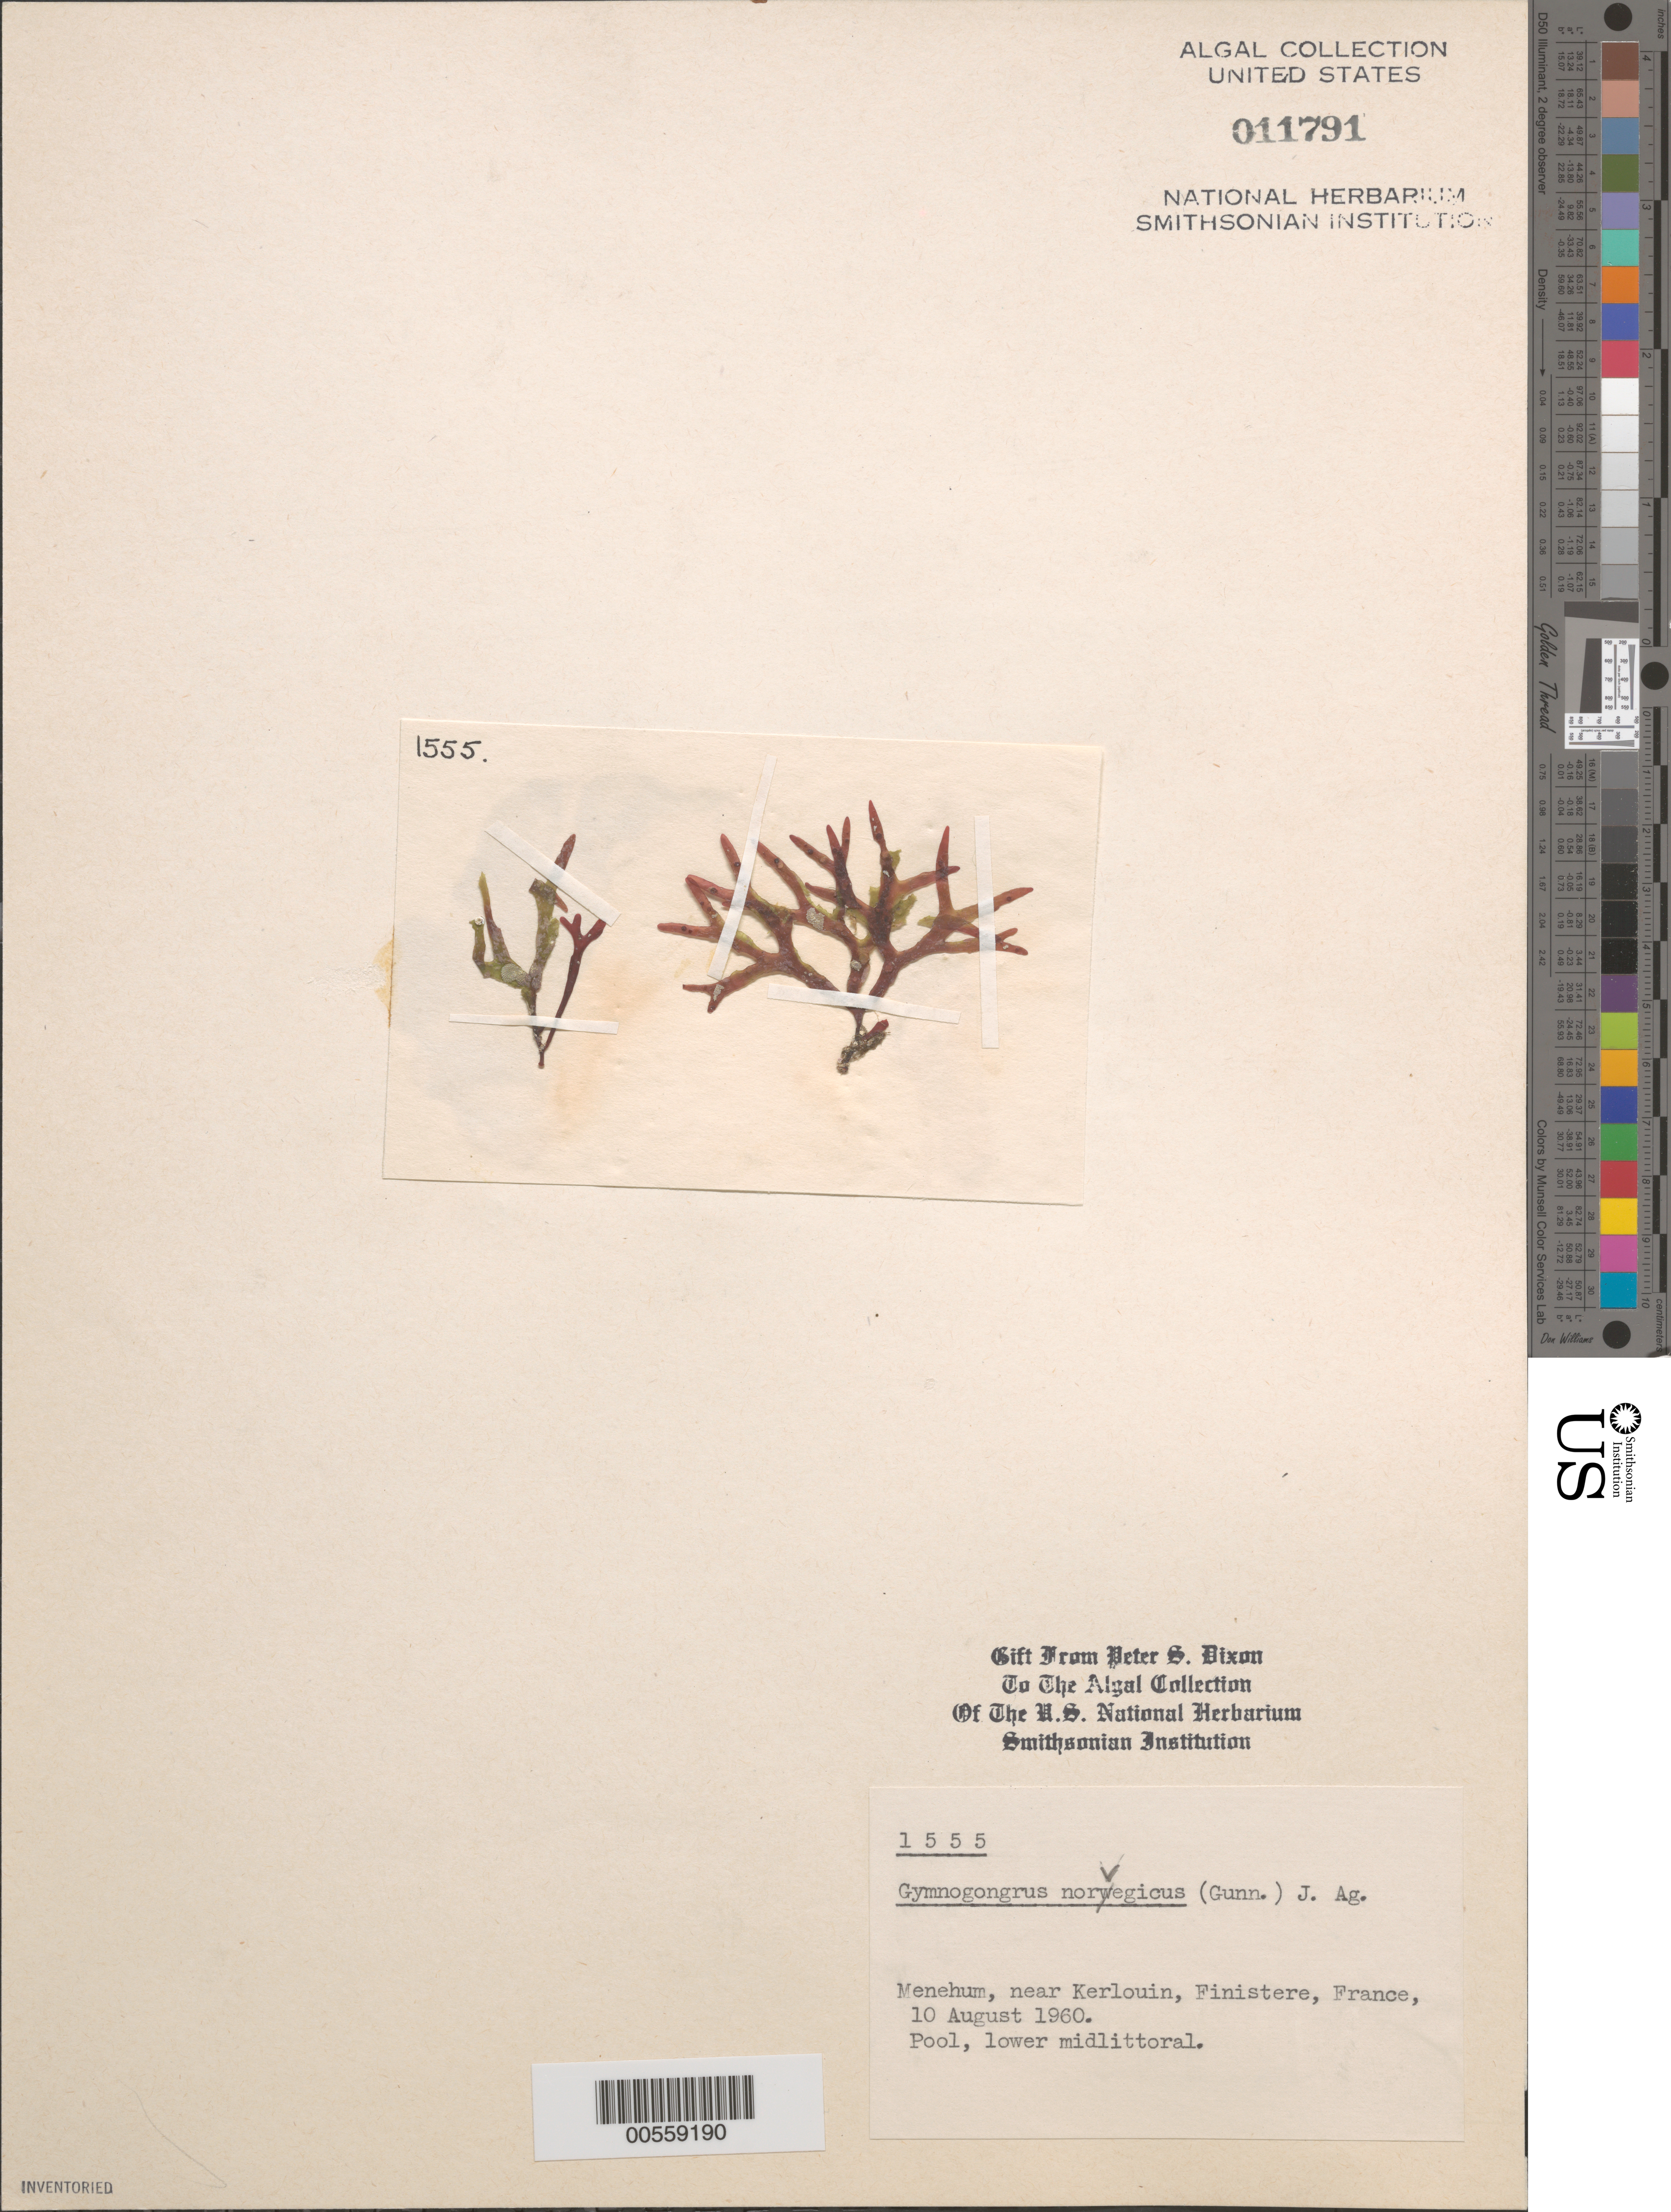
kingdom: Plantae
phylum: Rhodophyta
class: Florideophyceae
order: Gigartinales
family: Gigartinaceae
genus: Chondrus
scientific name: Chondrus crispus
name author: Stackh.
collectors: P. S. Dixon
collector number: PSD 1555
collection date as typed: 10 Aug 1960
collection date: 1960-08-10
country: France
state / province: Bretagne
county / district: Finistère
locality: Menehum, near Kerlouin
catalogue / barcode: US 11791